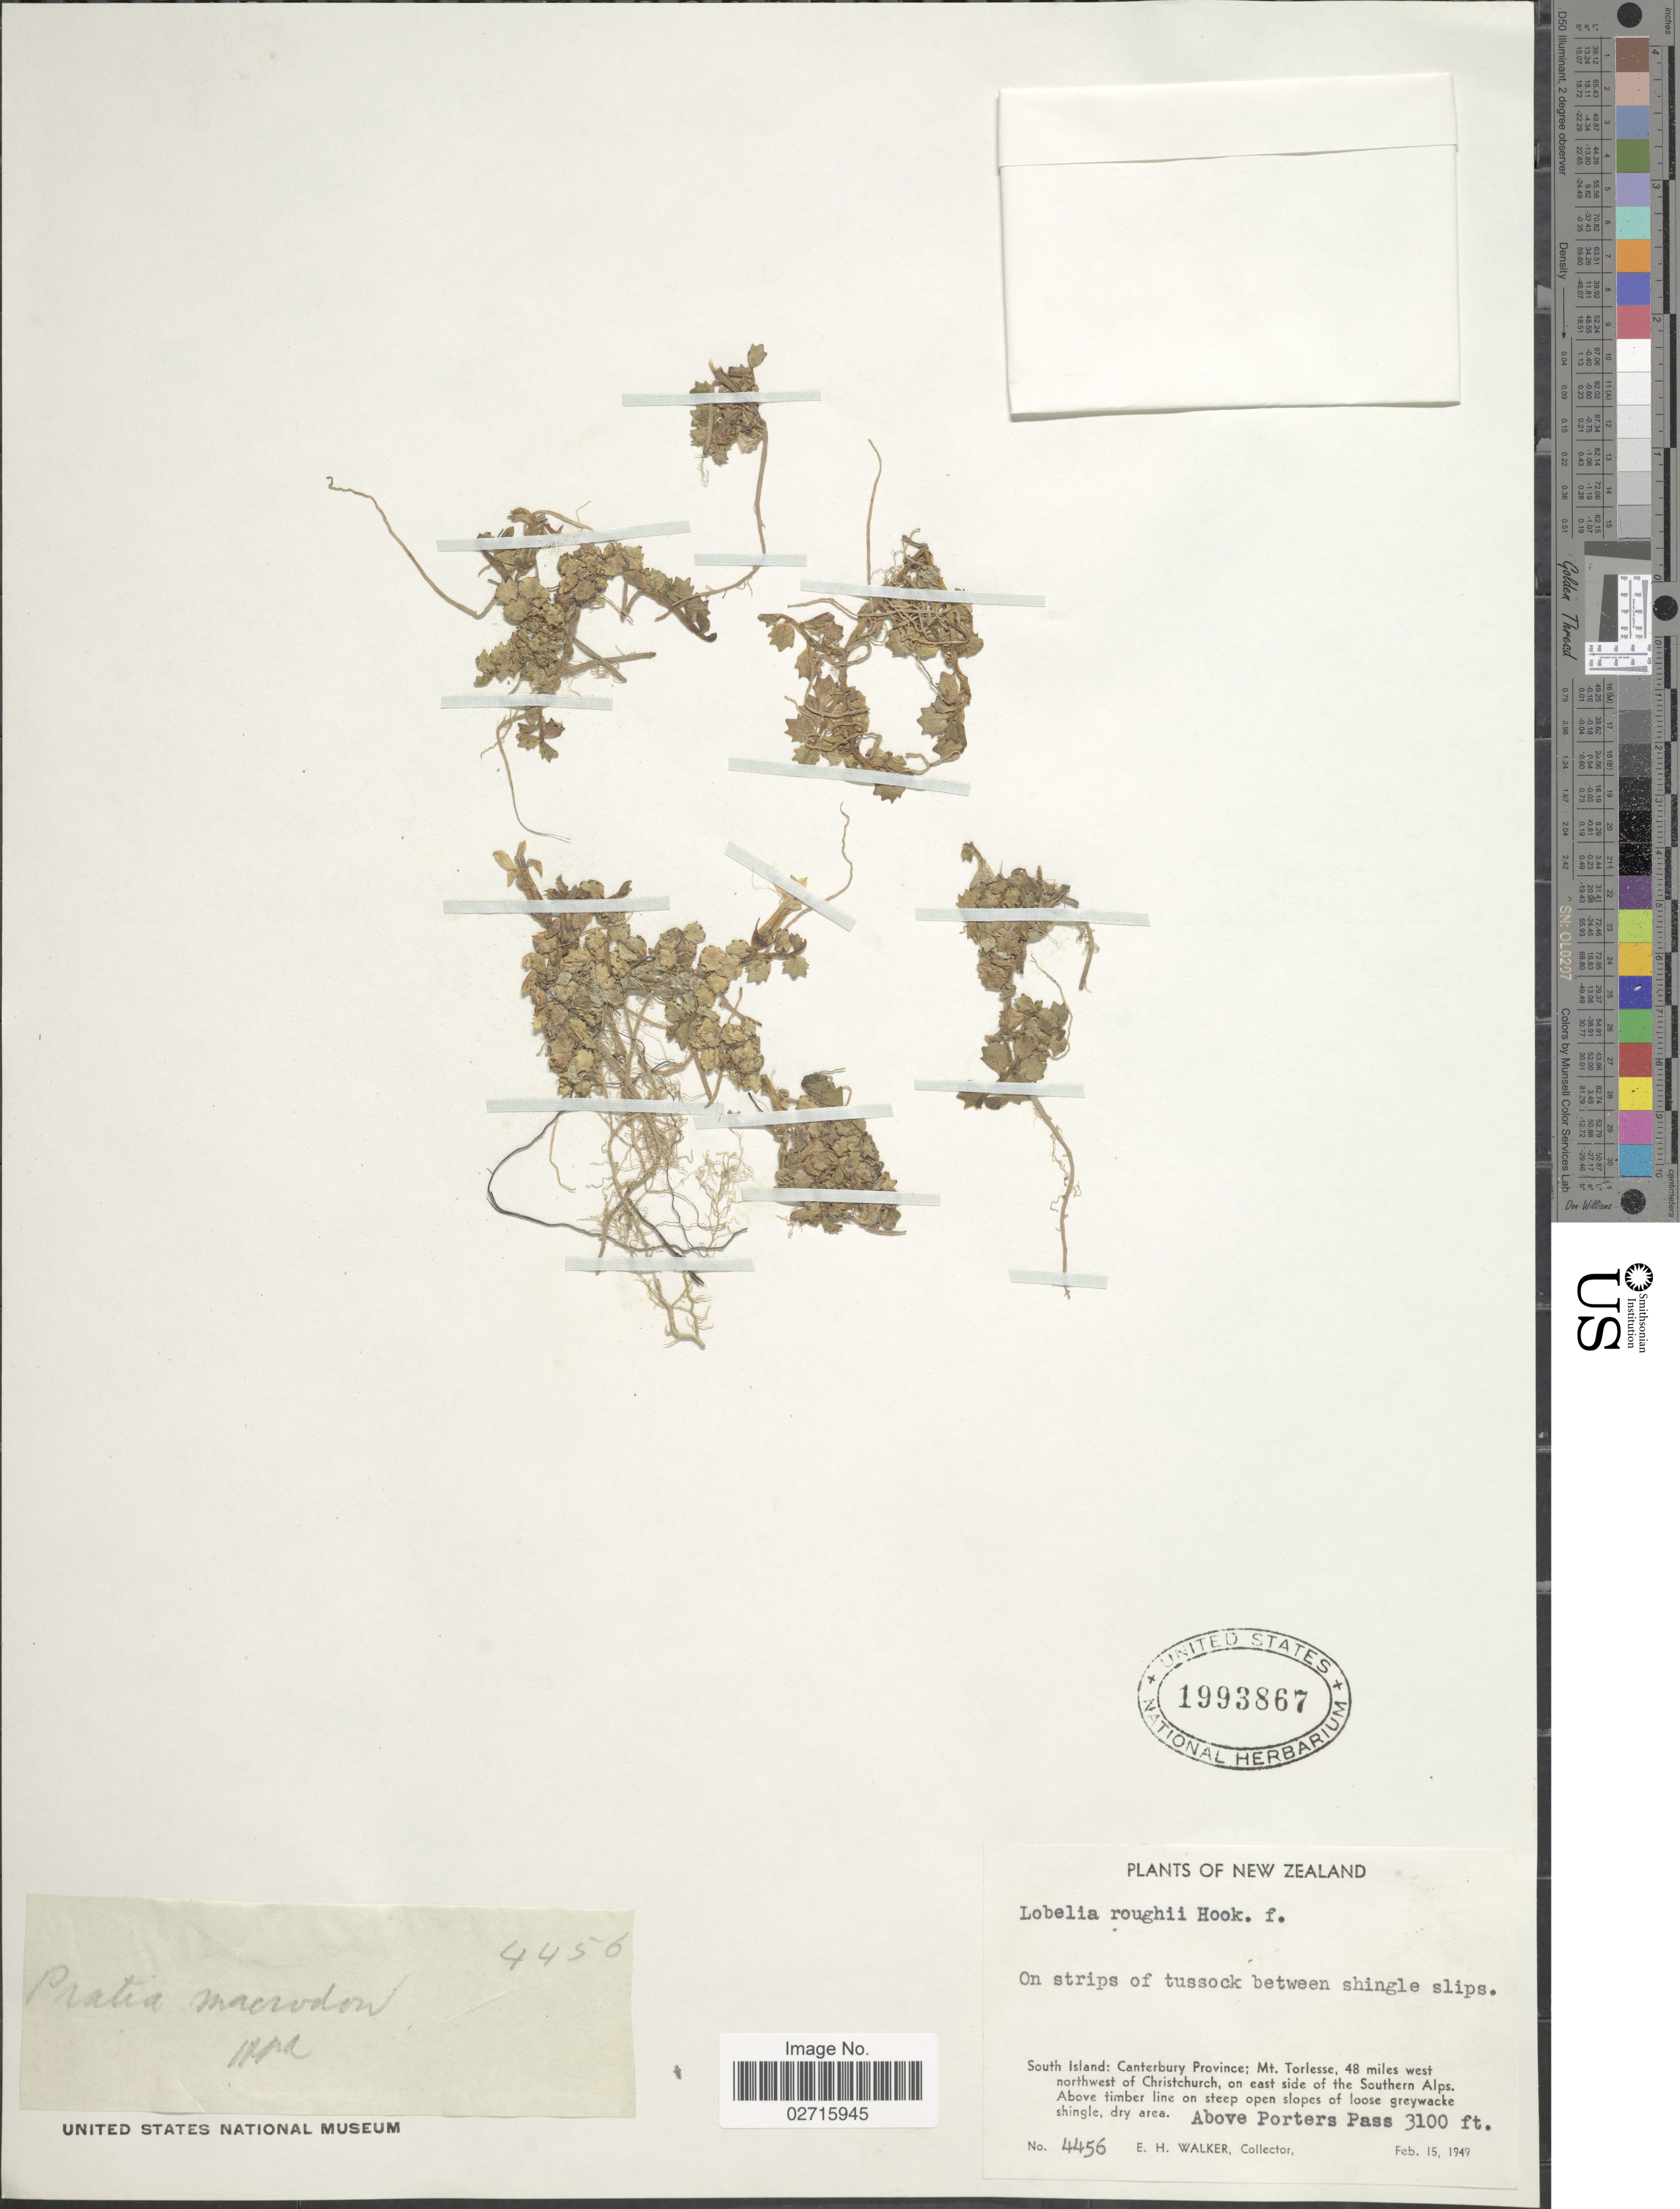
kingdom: Plantae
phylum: Tracheophyta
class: Magnoliopsida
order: Asterales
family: Campanulaceae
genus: Lobelia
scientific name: Lobelia roughii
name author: Hook. f.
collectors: E. H. Walker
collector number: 4456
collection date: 1949-02-15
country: New Zealand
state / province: Canterbury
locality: South Island: Mt. Torlesse, 48 miles west northwest of Christchurch, on east side of the Southern Alps, above timber line on steep open slopes of loose greywacke shingle, above Porters Pass.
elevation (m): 945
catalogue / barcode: US 1993867